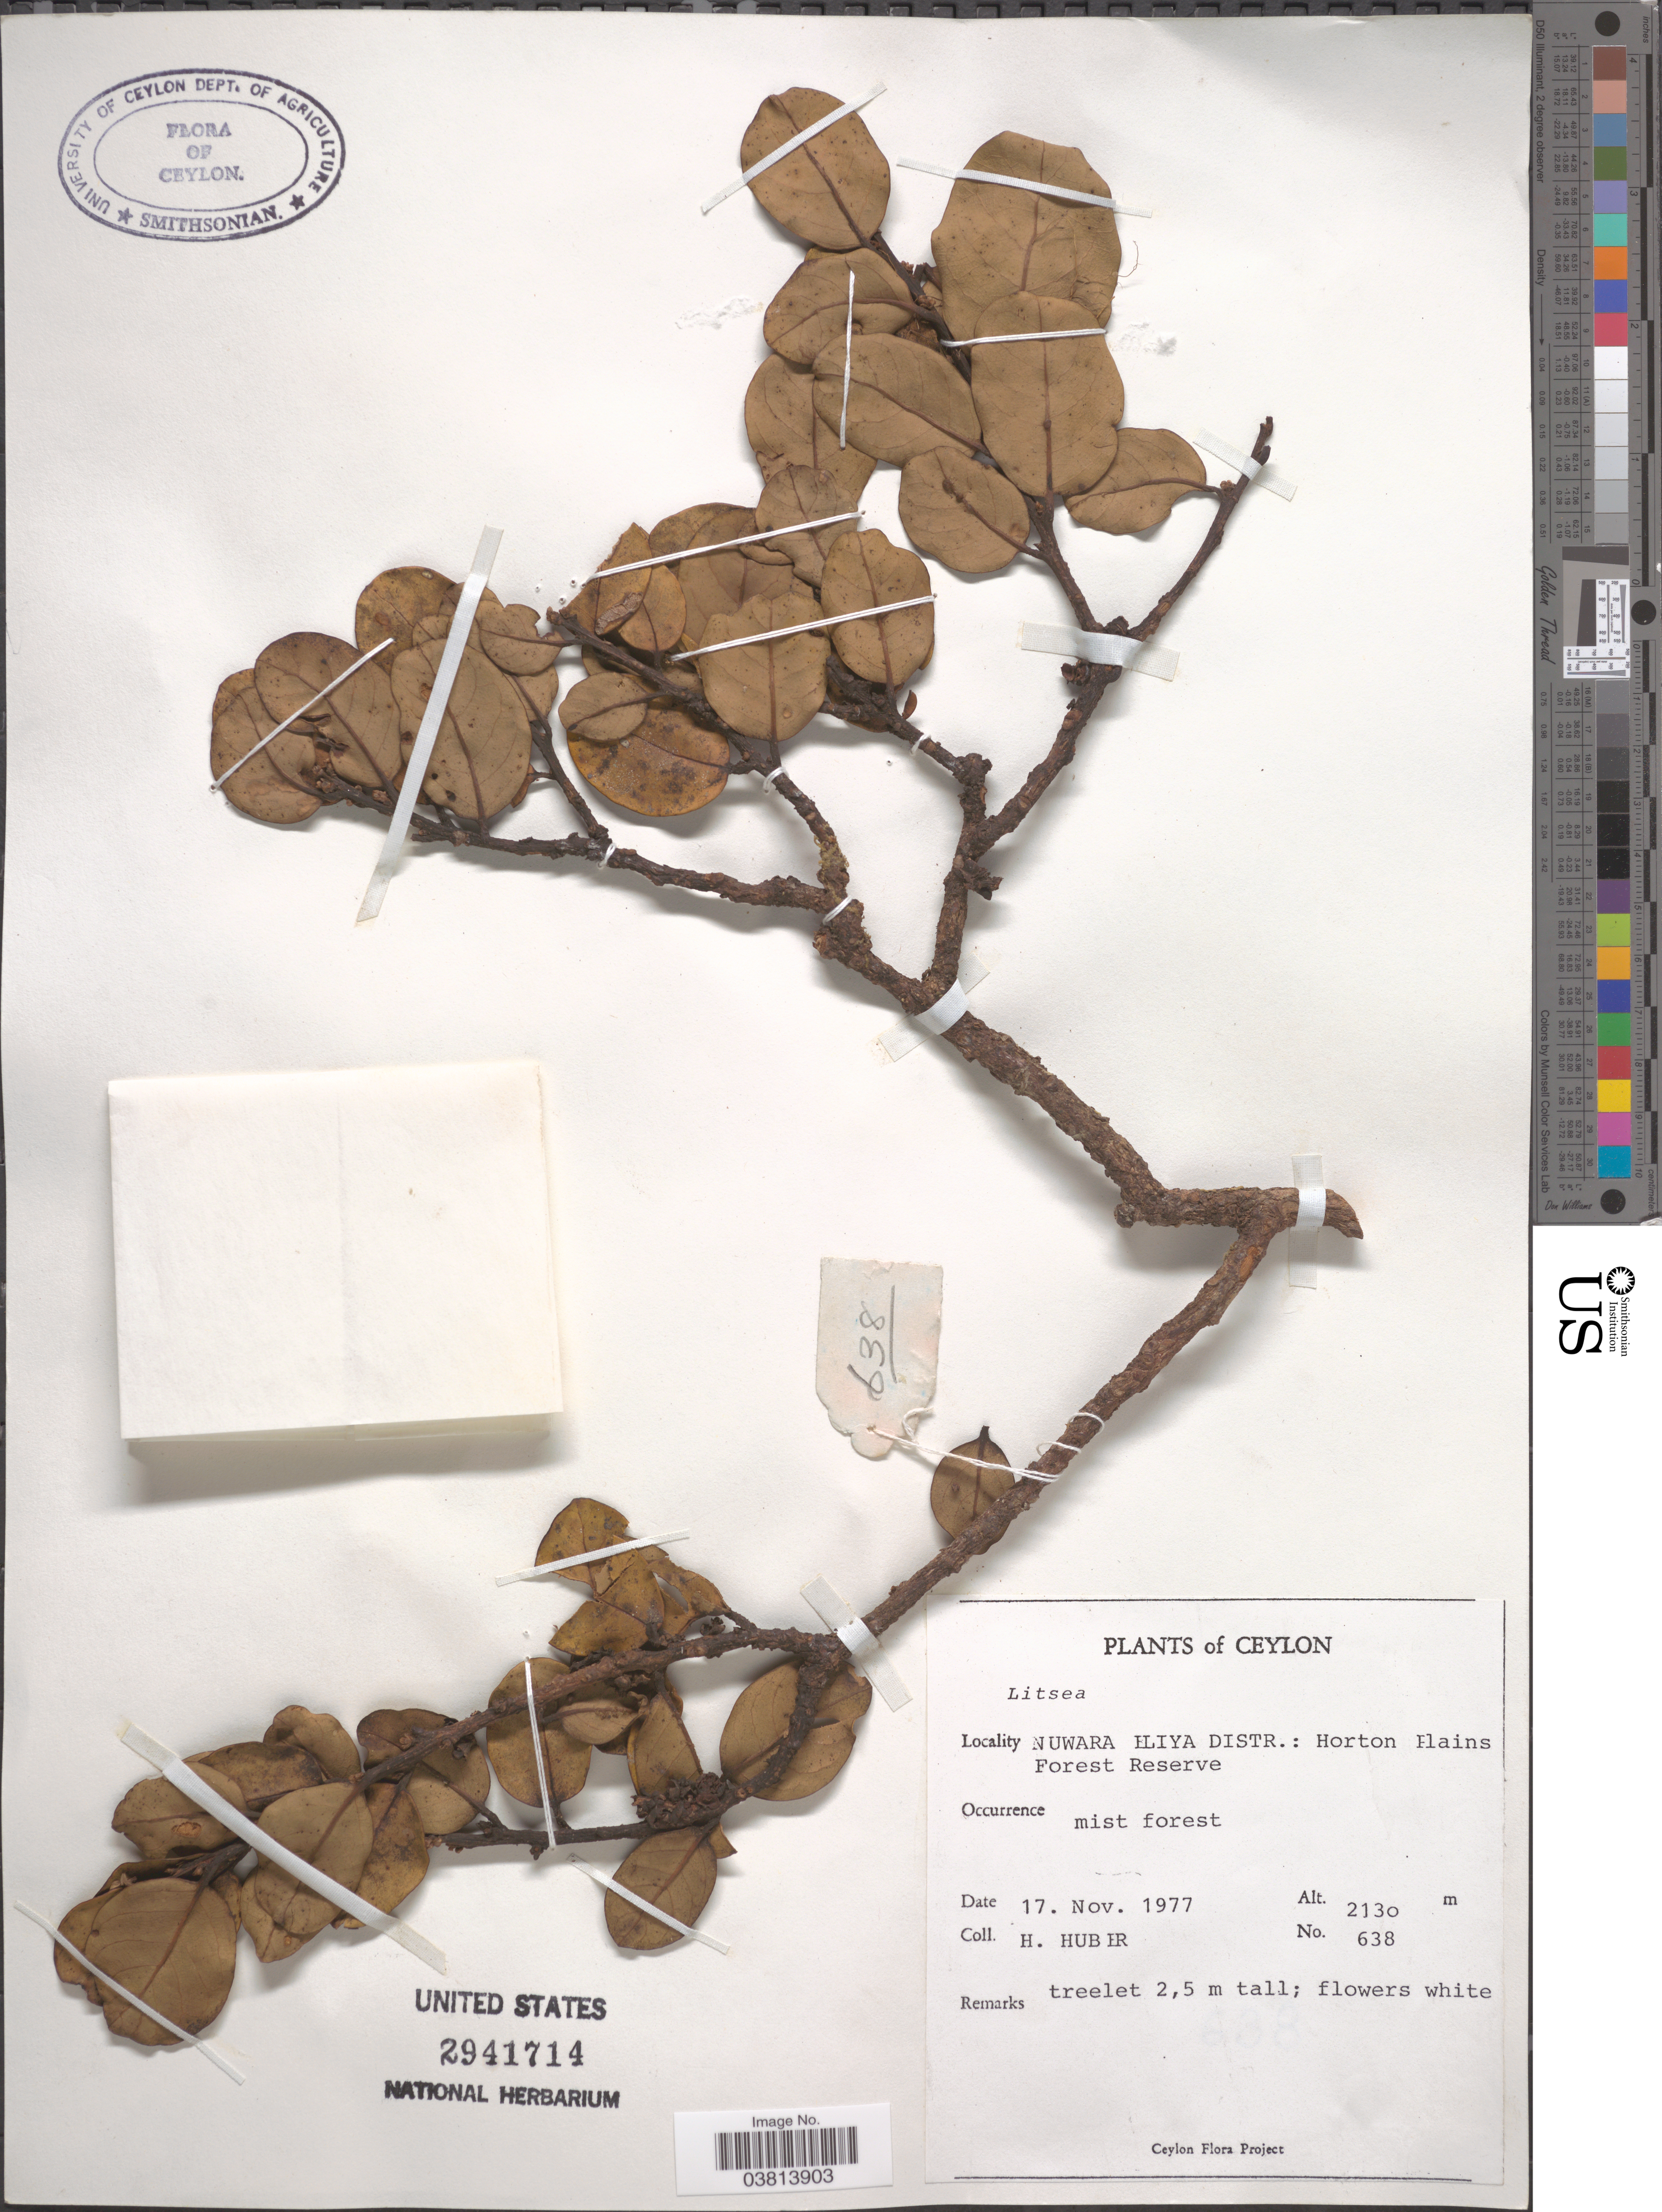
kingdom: Plantae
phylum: Tracheophyta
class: Magnoliopsida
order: Laurales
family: Lauraceae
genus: Litsea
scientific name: Litsea sp.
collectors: H. Huber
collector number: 638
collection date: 1977-11-17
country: Sri Lanka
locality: Ceylon. Nuwara Eliya Distr.: Horton Plains Forest Reserve.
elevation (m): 2130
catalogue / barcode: US 2941714